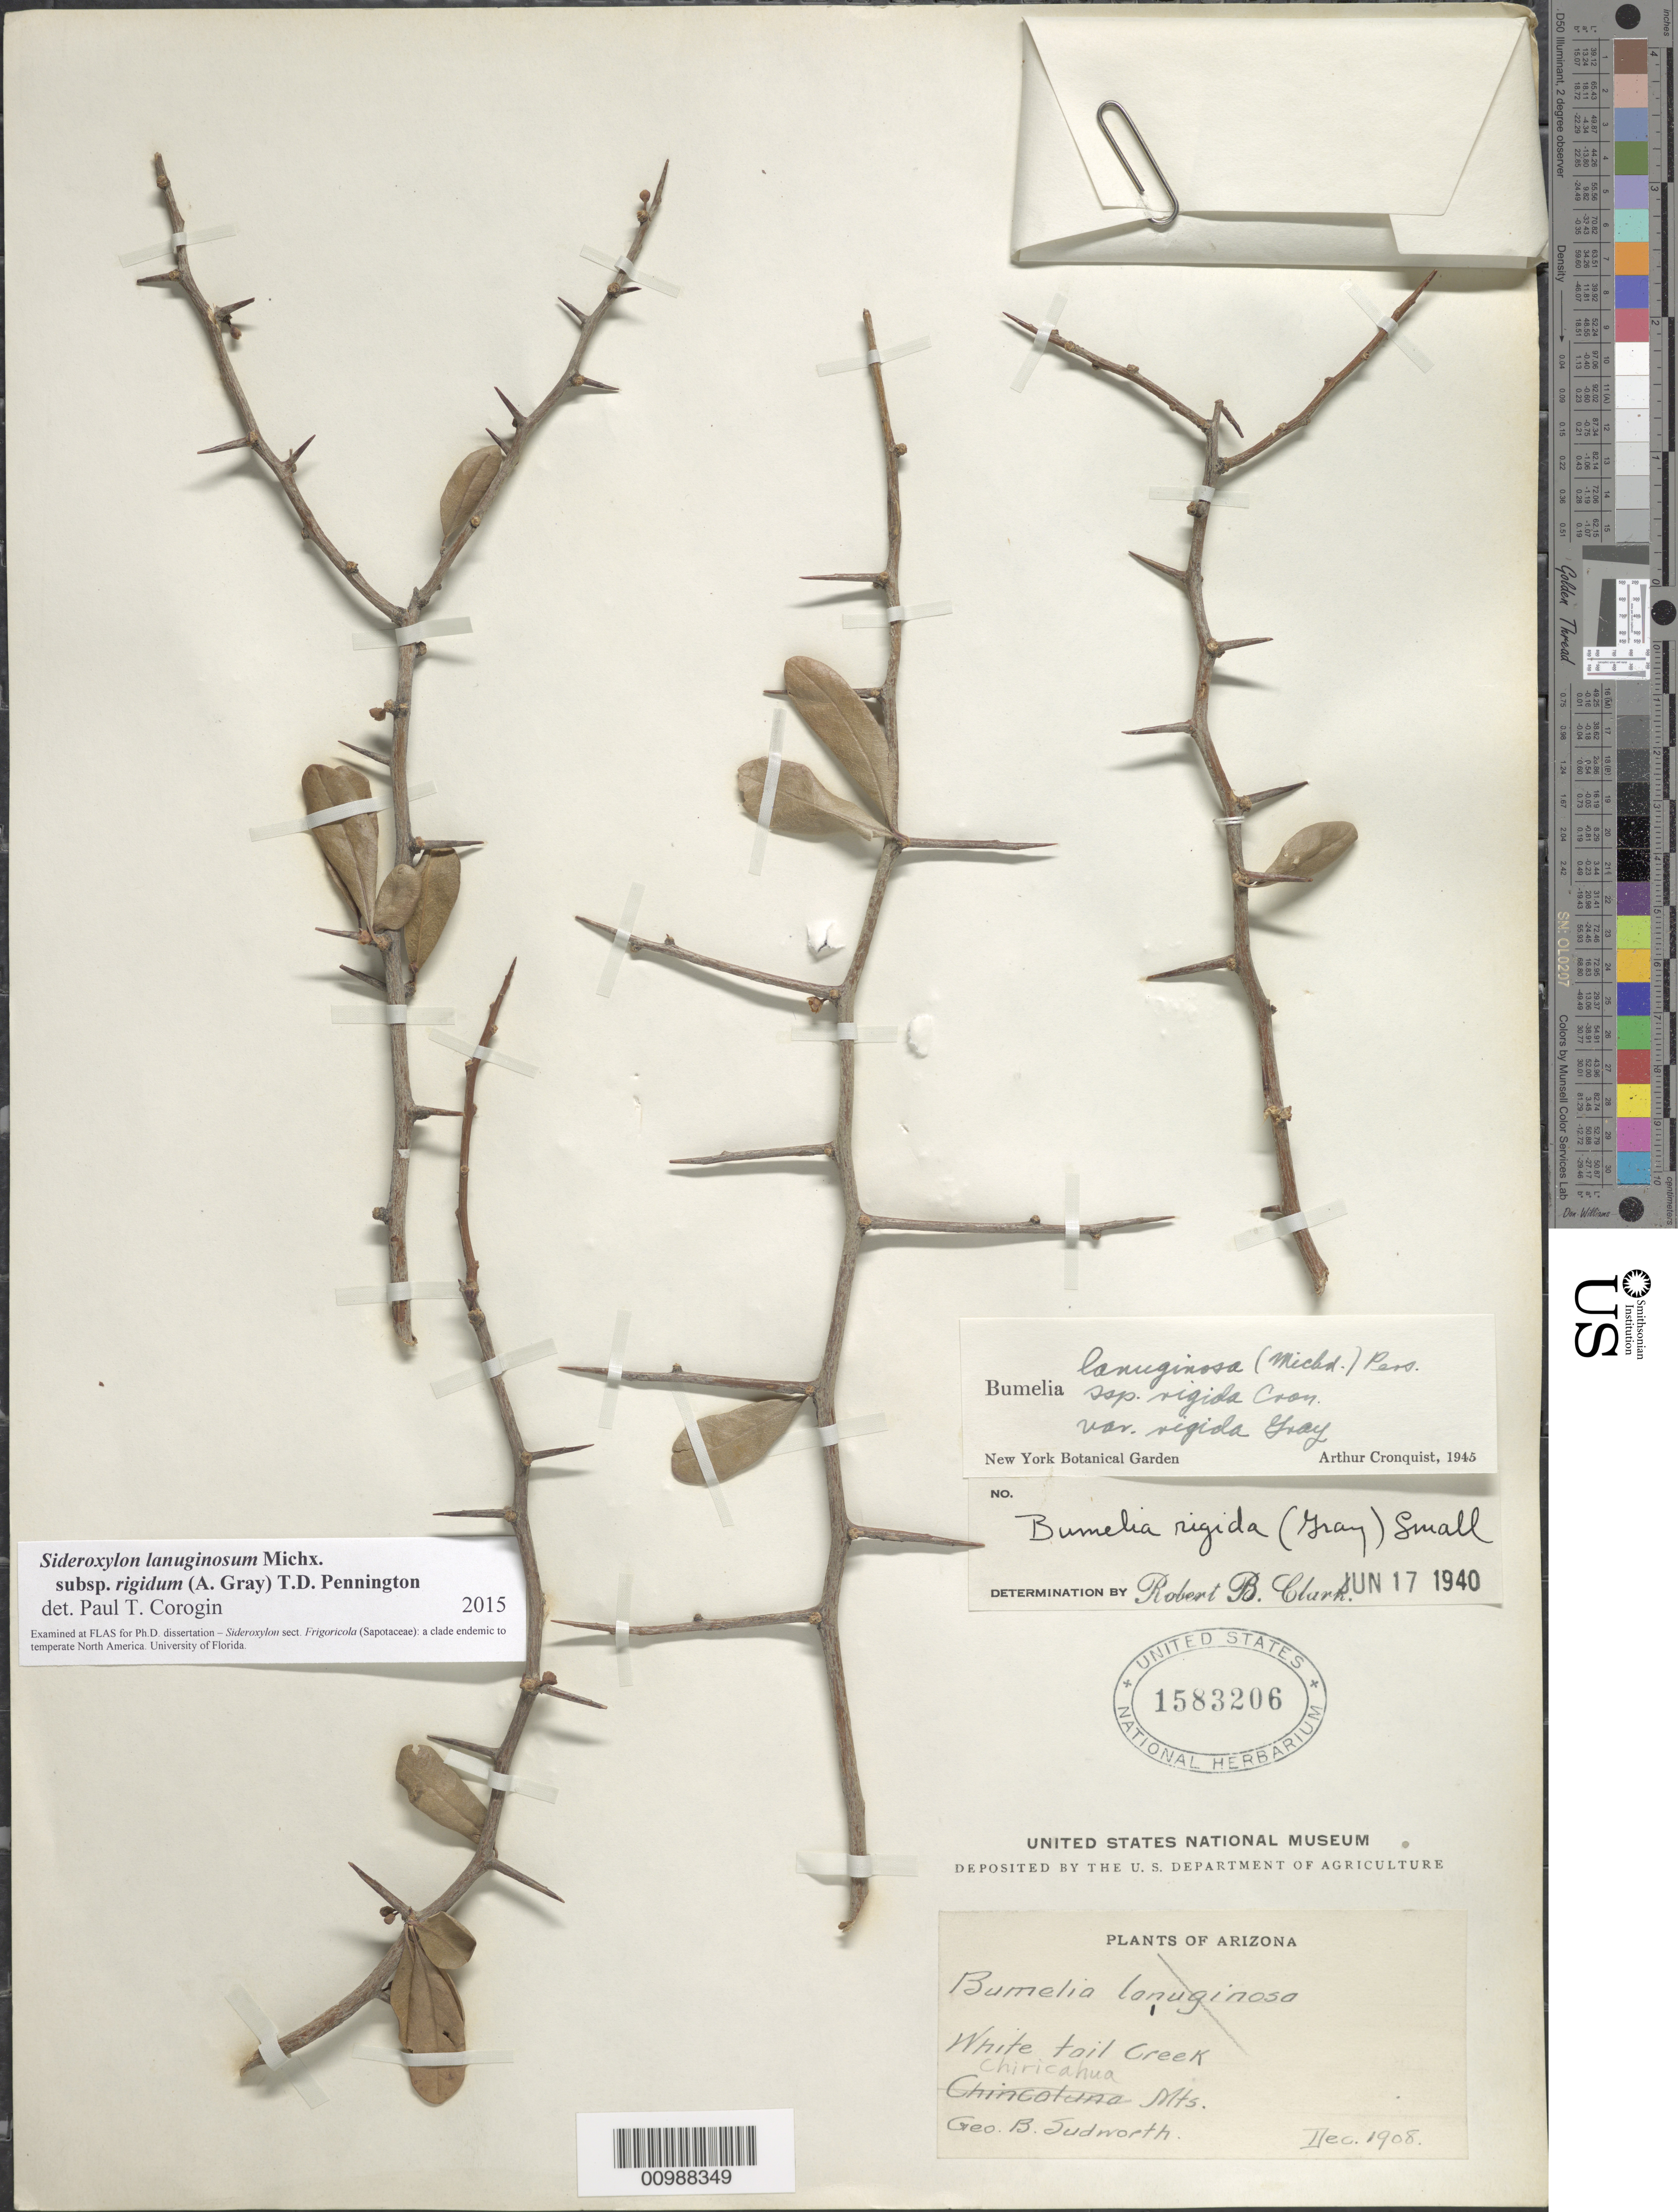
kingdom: Plantae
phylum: Tracheophyta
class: Magnoliopsida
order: Ericales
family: Sapotaceae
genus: Bumelia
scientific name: Bumelia lanuginosa var. rigida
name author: A. Gray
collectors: G. B. Sudworth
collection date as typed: Dec 1908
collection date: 1908-12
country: United States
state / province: Arizona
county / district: Cochise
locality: Chiricahua Mountains.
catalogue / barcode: US 1583206